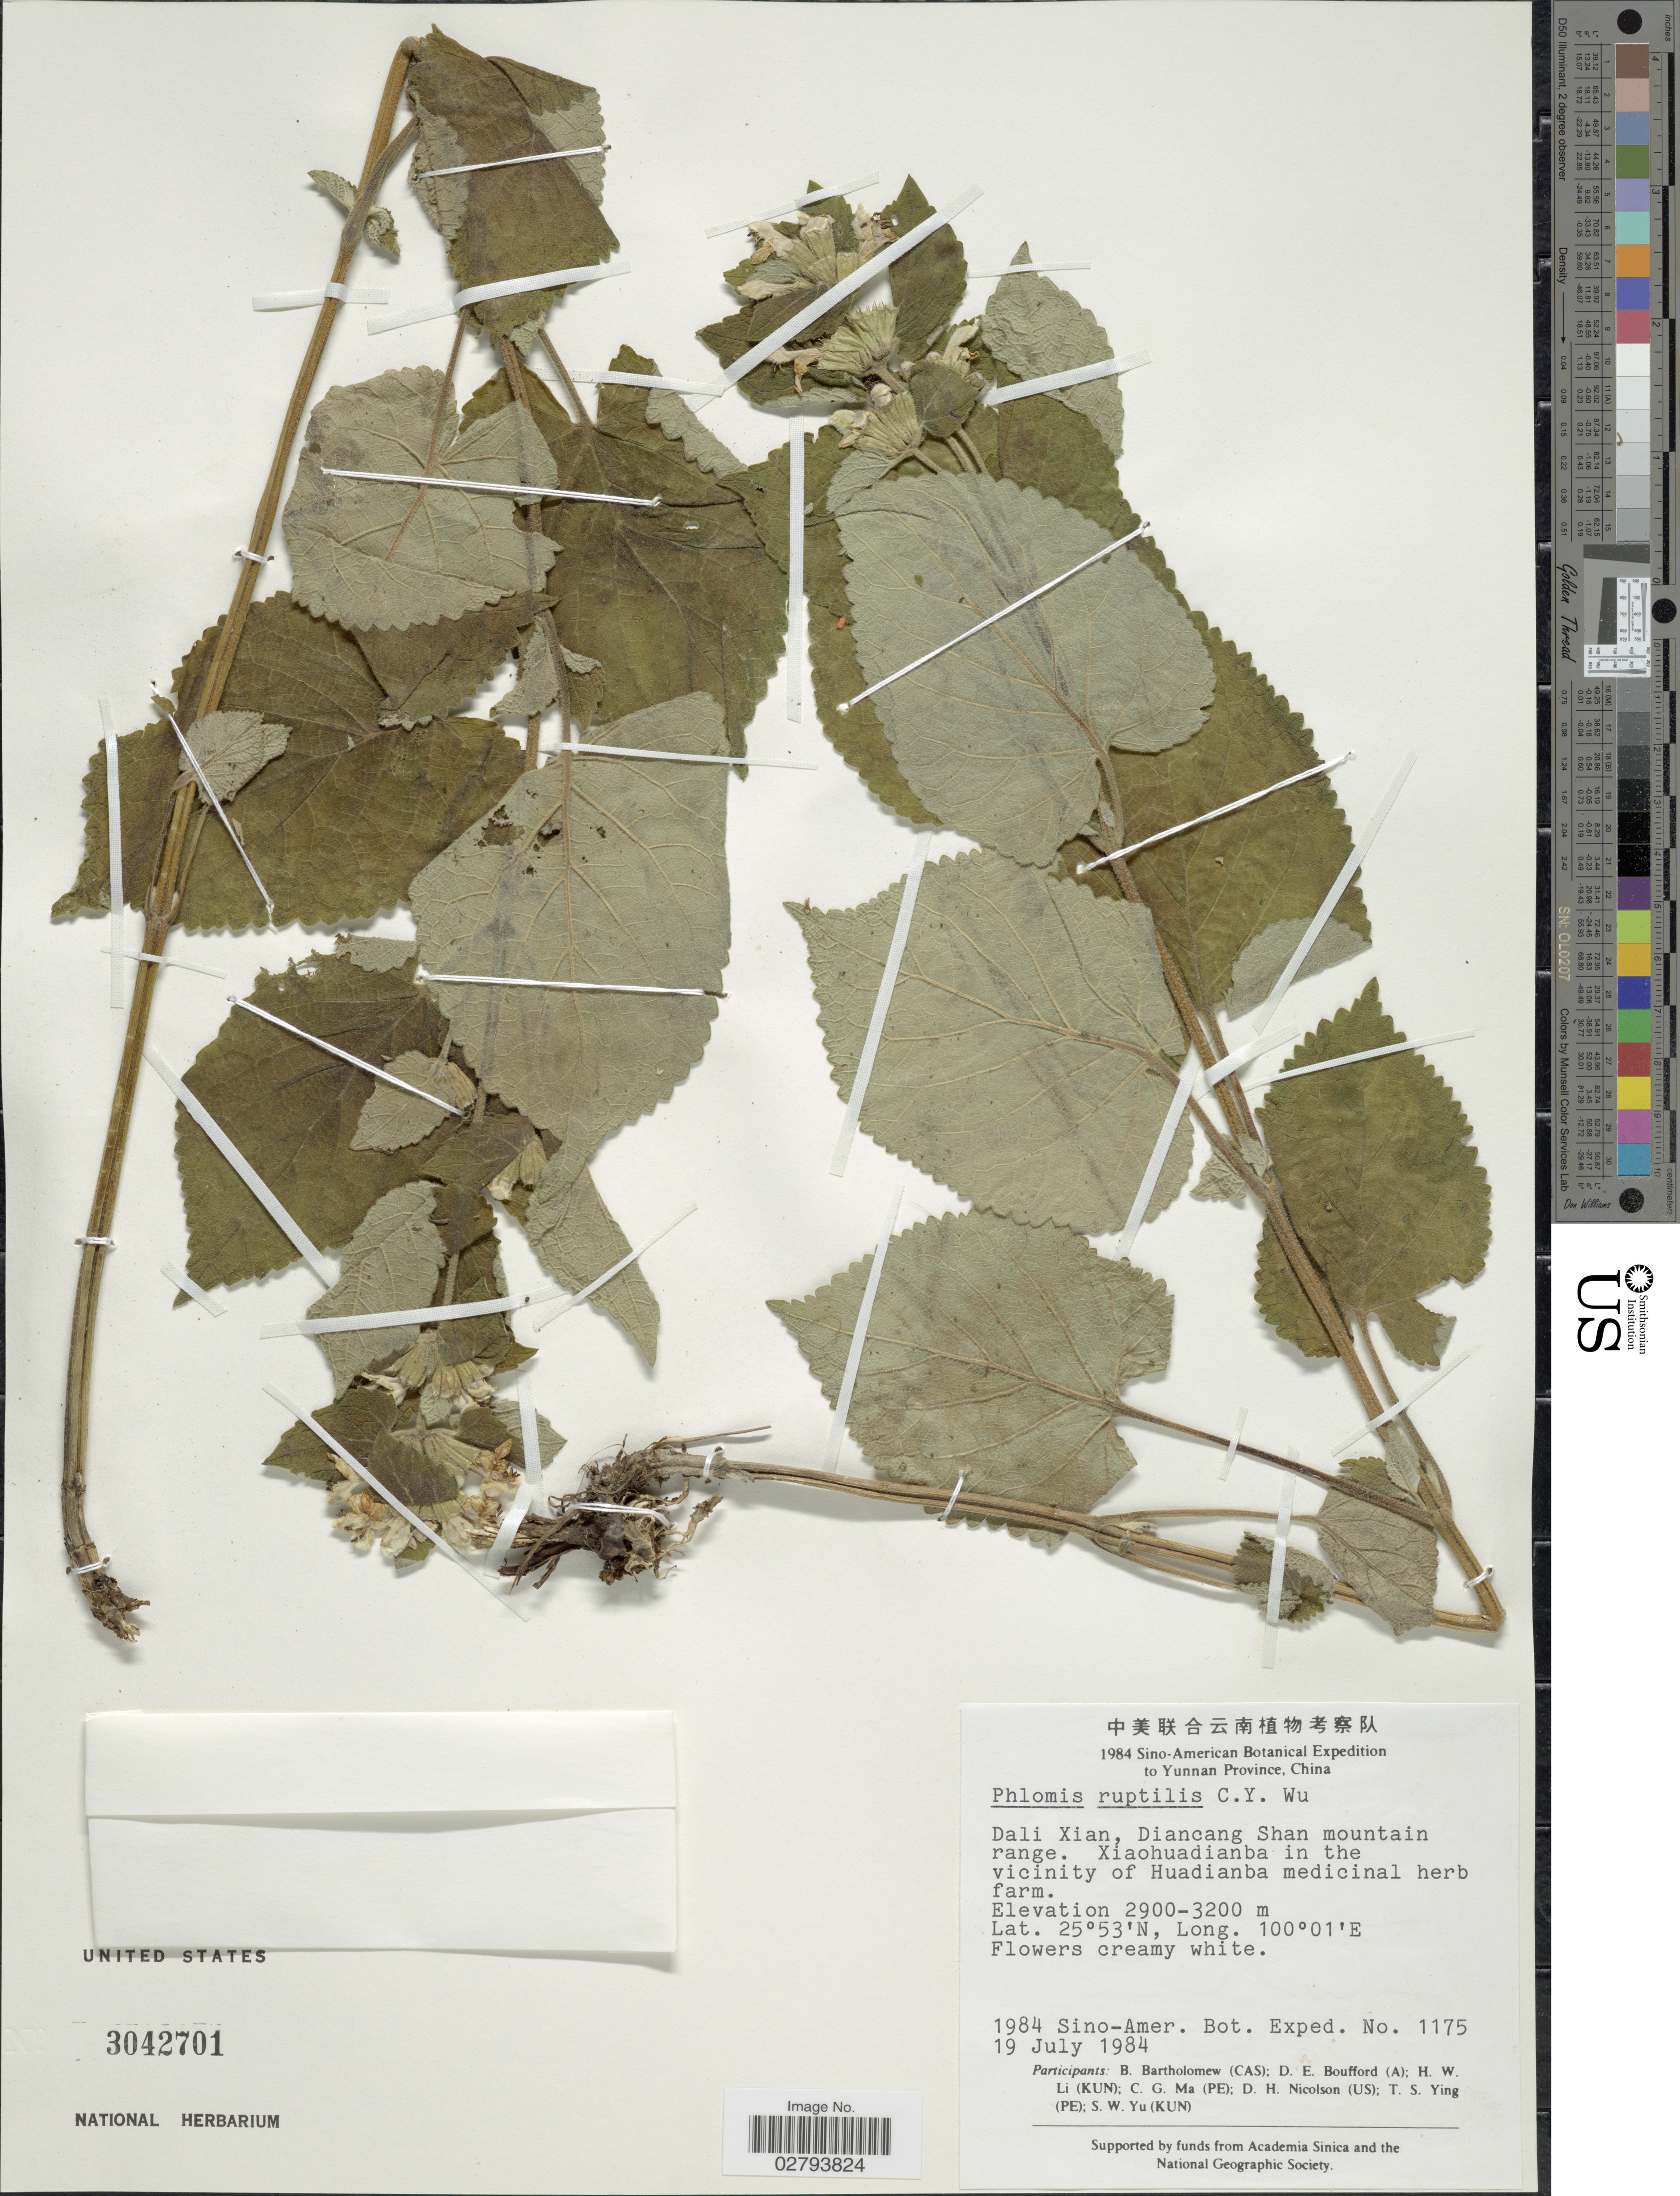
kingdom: Plantae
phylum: Tracheophyta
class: Magnoliopsida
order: Lamiales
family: Lamiaceae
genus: Phlomoides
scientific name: Phlomoides ruptilis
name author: (C.Y. Wu) Kamelin & Makhm.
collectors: Sino-Amer. Bot. Exped. 1984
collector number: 1175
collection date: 1984-07-19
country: China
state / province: Yunnan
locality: Dali Xian, Diancang Shan mountain range, Xiaohuadianba in the vicinity of Huadianba medicinal herb farm.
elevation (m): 2900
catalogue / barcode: US 3042701